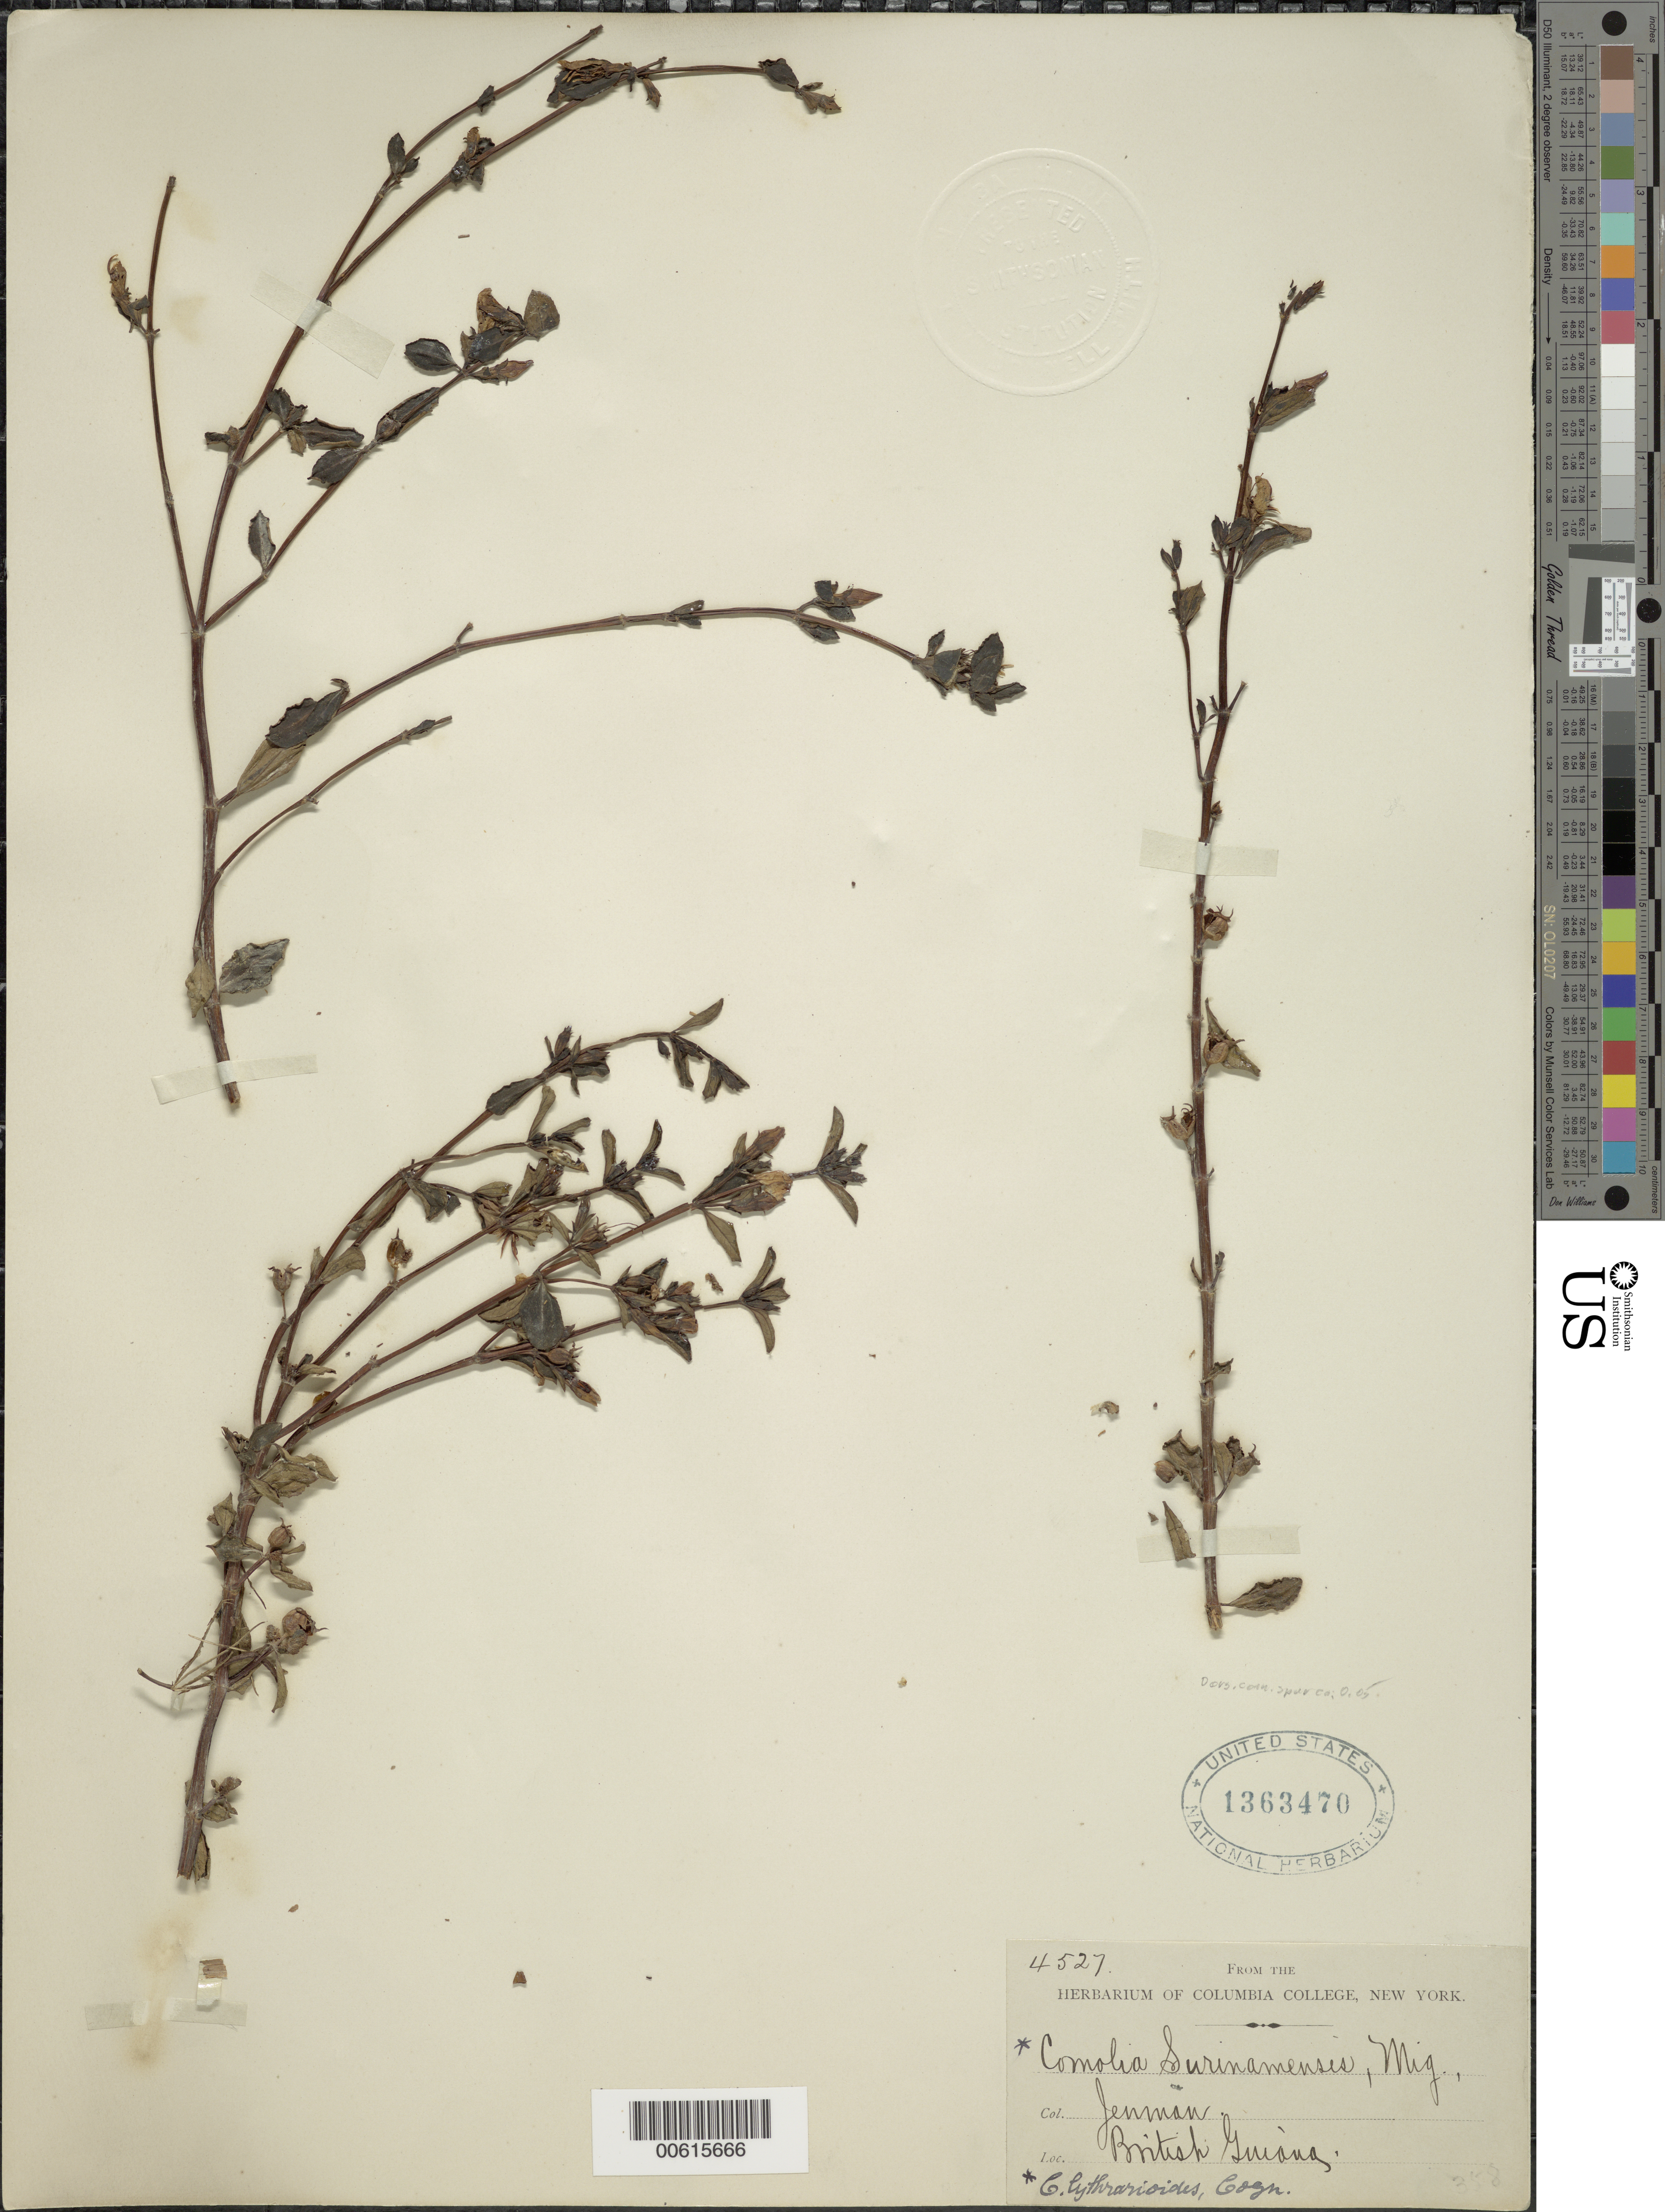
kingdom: Plantae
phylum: Tracheophyta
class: Magnoliopsida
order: Myrtales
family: Melastomataceae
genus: Comolia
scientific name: Comolia lythrarioides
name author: (Steud.) Naudin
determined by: Nunes da Silva, Diego, (RB), Jardim Botanico do Rio de Janeiro - Herbario (BRAZIL)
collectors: G. S. Jenman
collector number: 4527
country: Guyana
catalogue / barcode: US 1363470